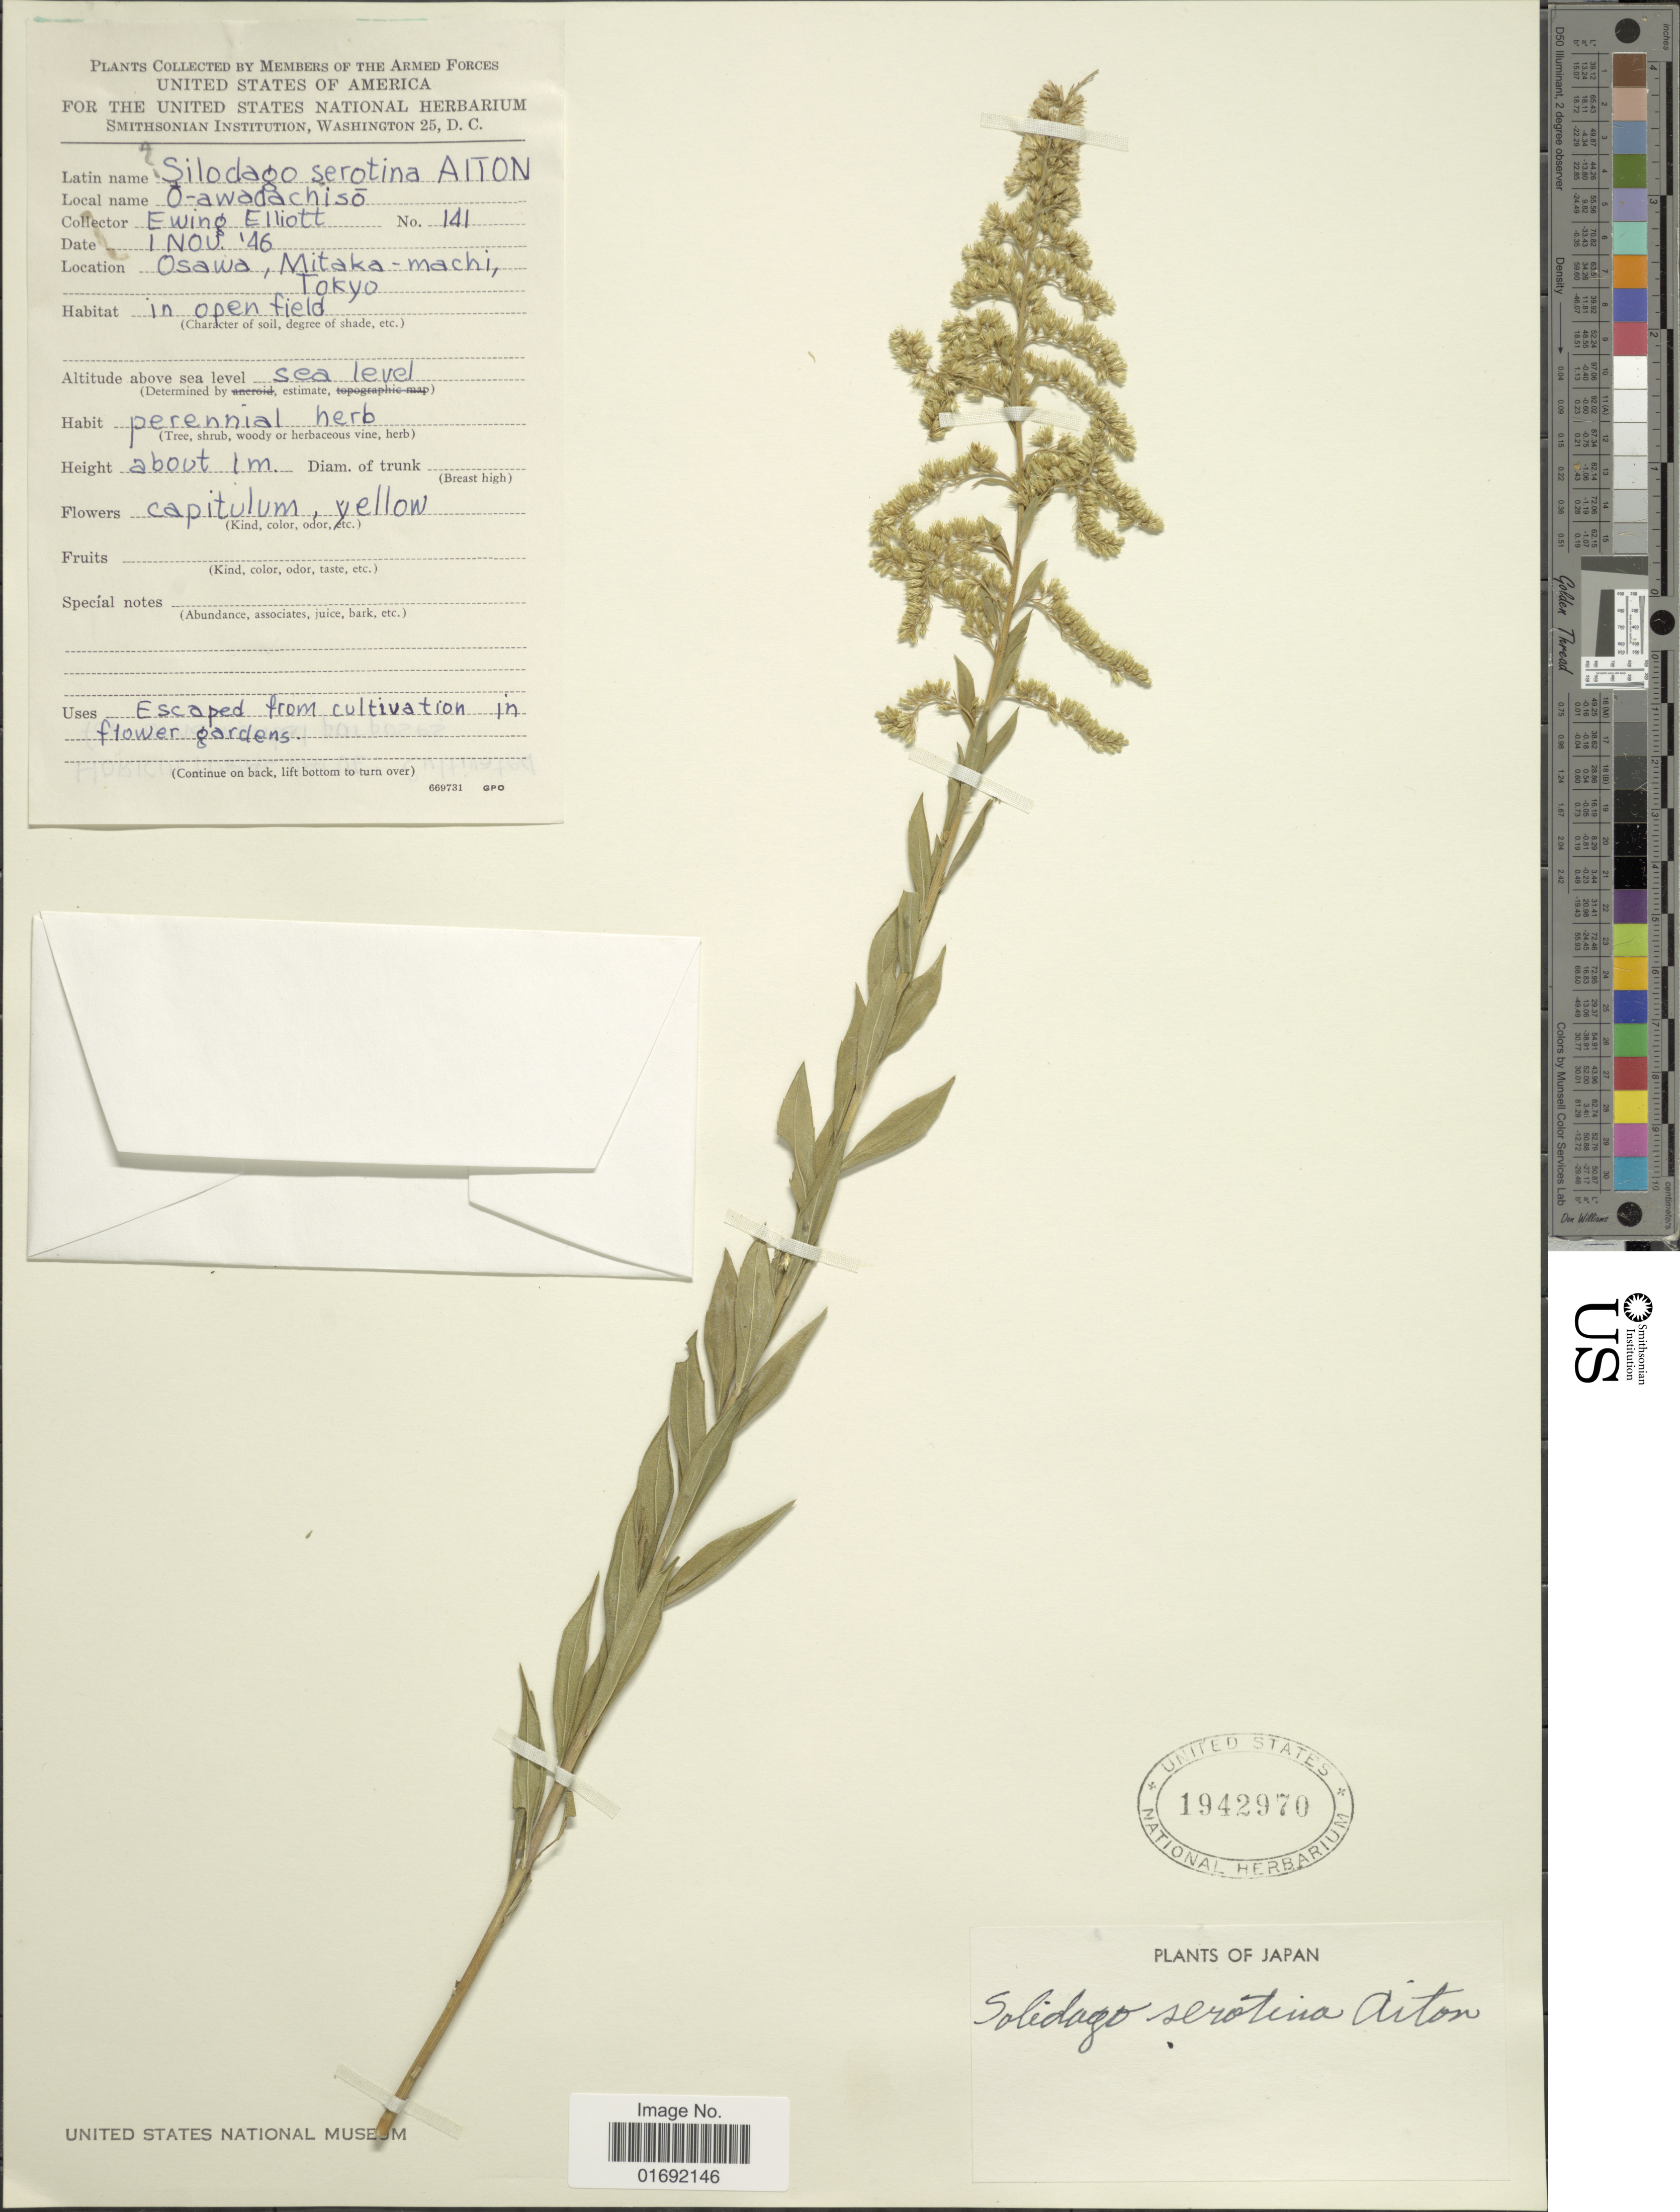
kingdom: Plantae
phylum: Tracheophyta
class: Magnoliopsida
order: Asterales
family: Asteraceae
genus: Solidago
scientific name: Solidago gigantea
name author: Aiton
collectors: E. Elliot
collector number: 141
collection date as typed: Transcribed d/m/y: 1/11/46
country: Japan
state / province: Tokyo, Federal City of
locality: Osawa, Mitaka-machi, Tokyo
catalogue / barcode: US 1942970